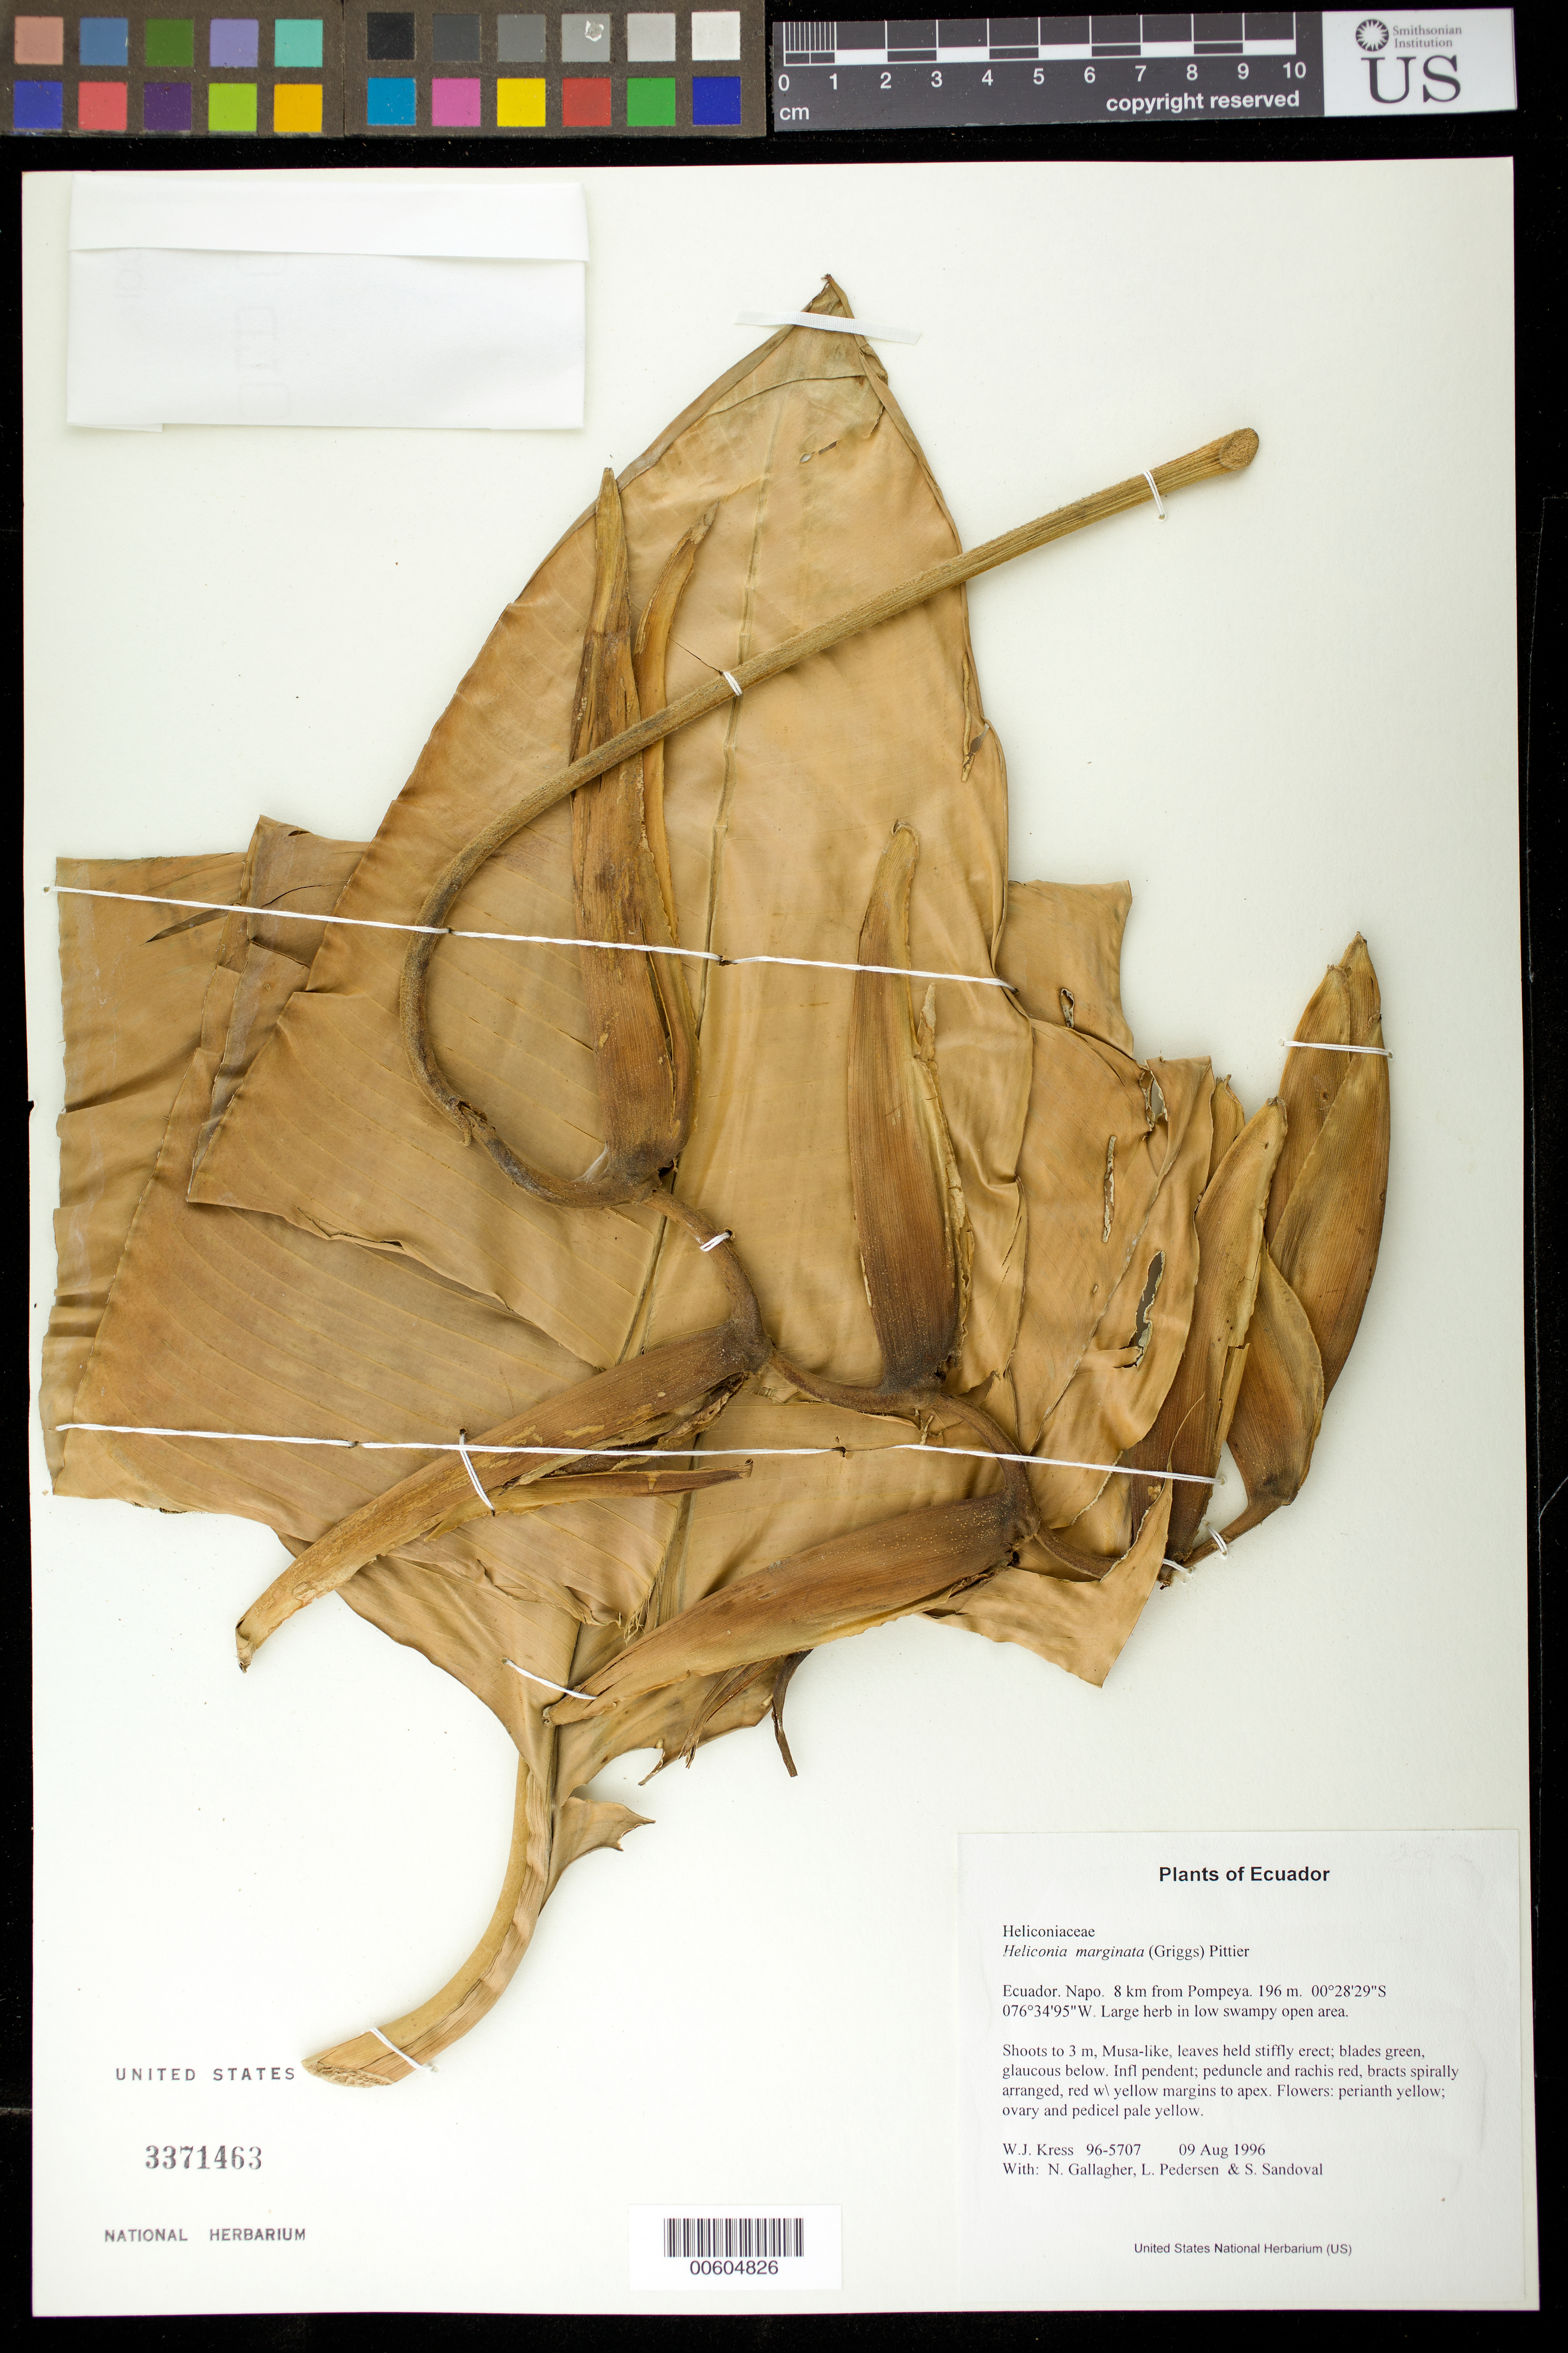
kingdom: Plantae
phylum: Tracheophyta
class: Liliopsida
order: Zingiberales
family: Heliconiaceae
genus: Heliconia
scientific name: Heliconia marginata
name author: (R.F. Griggs) Pittier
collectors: W. J. Kress, N. L. Gallagher, L. Pedersen & S. Sandoval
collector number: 96-5707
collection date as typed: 09 Aug 1996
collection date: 1996-08-09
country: Ecuador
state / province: Napo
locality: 8 km from Pompeya.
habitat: Large herb in low swampy open area.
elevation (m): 196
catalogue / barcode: US 3371463